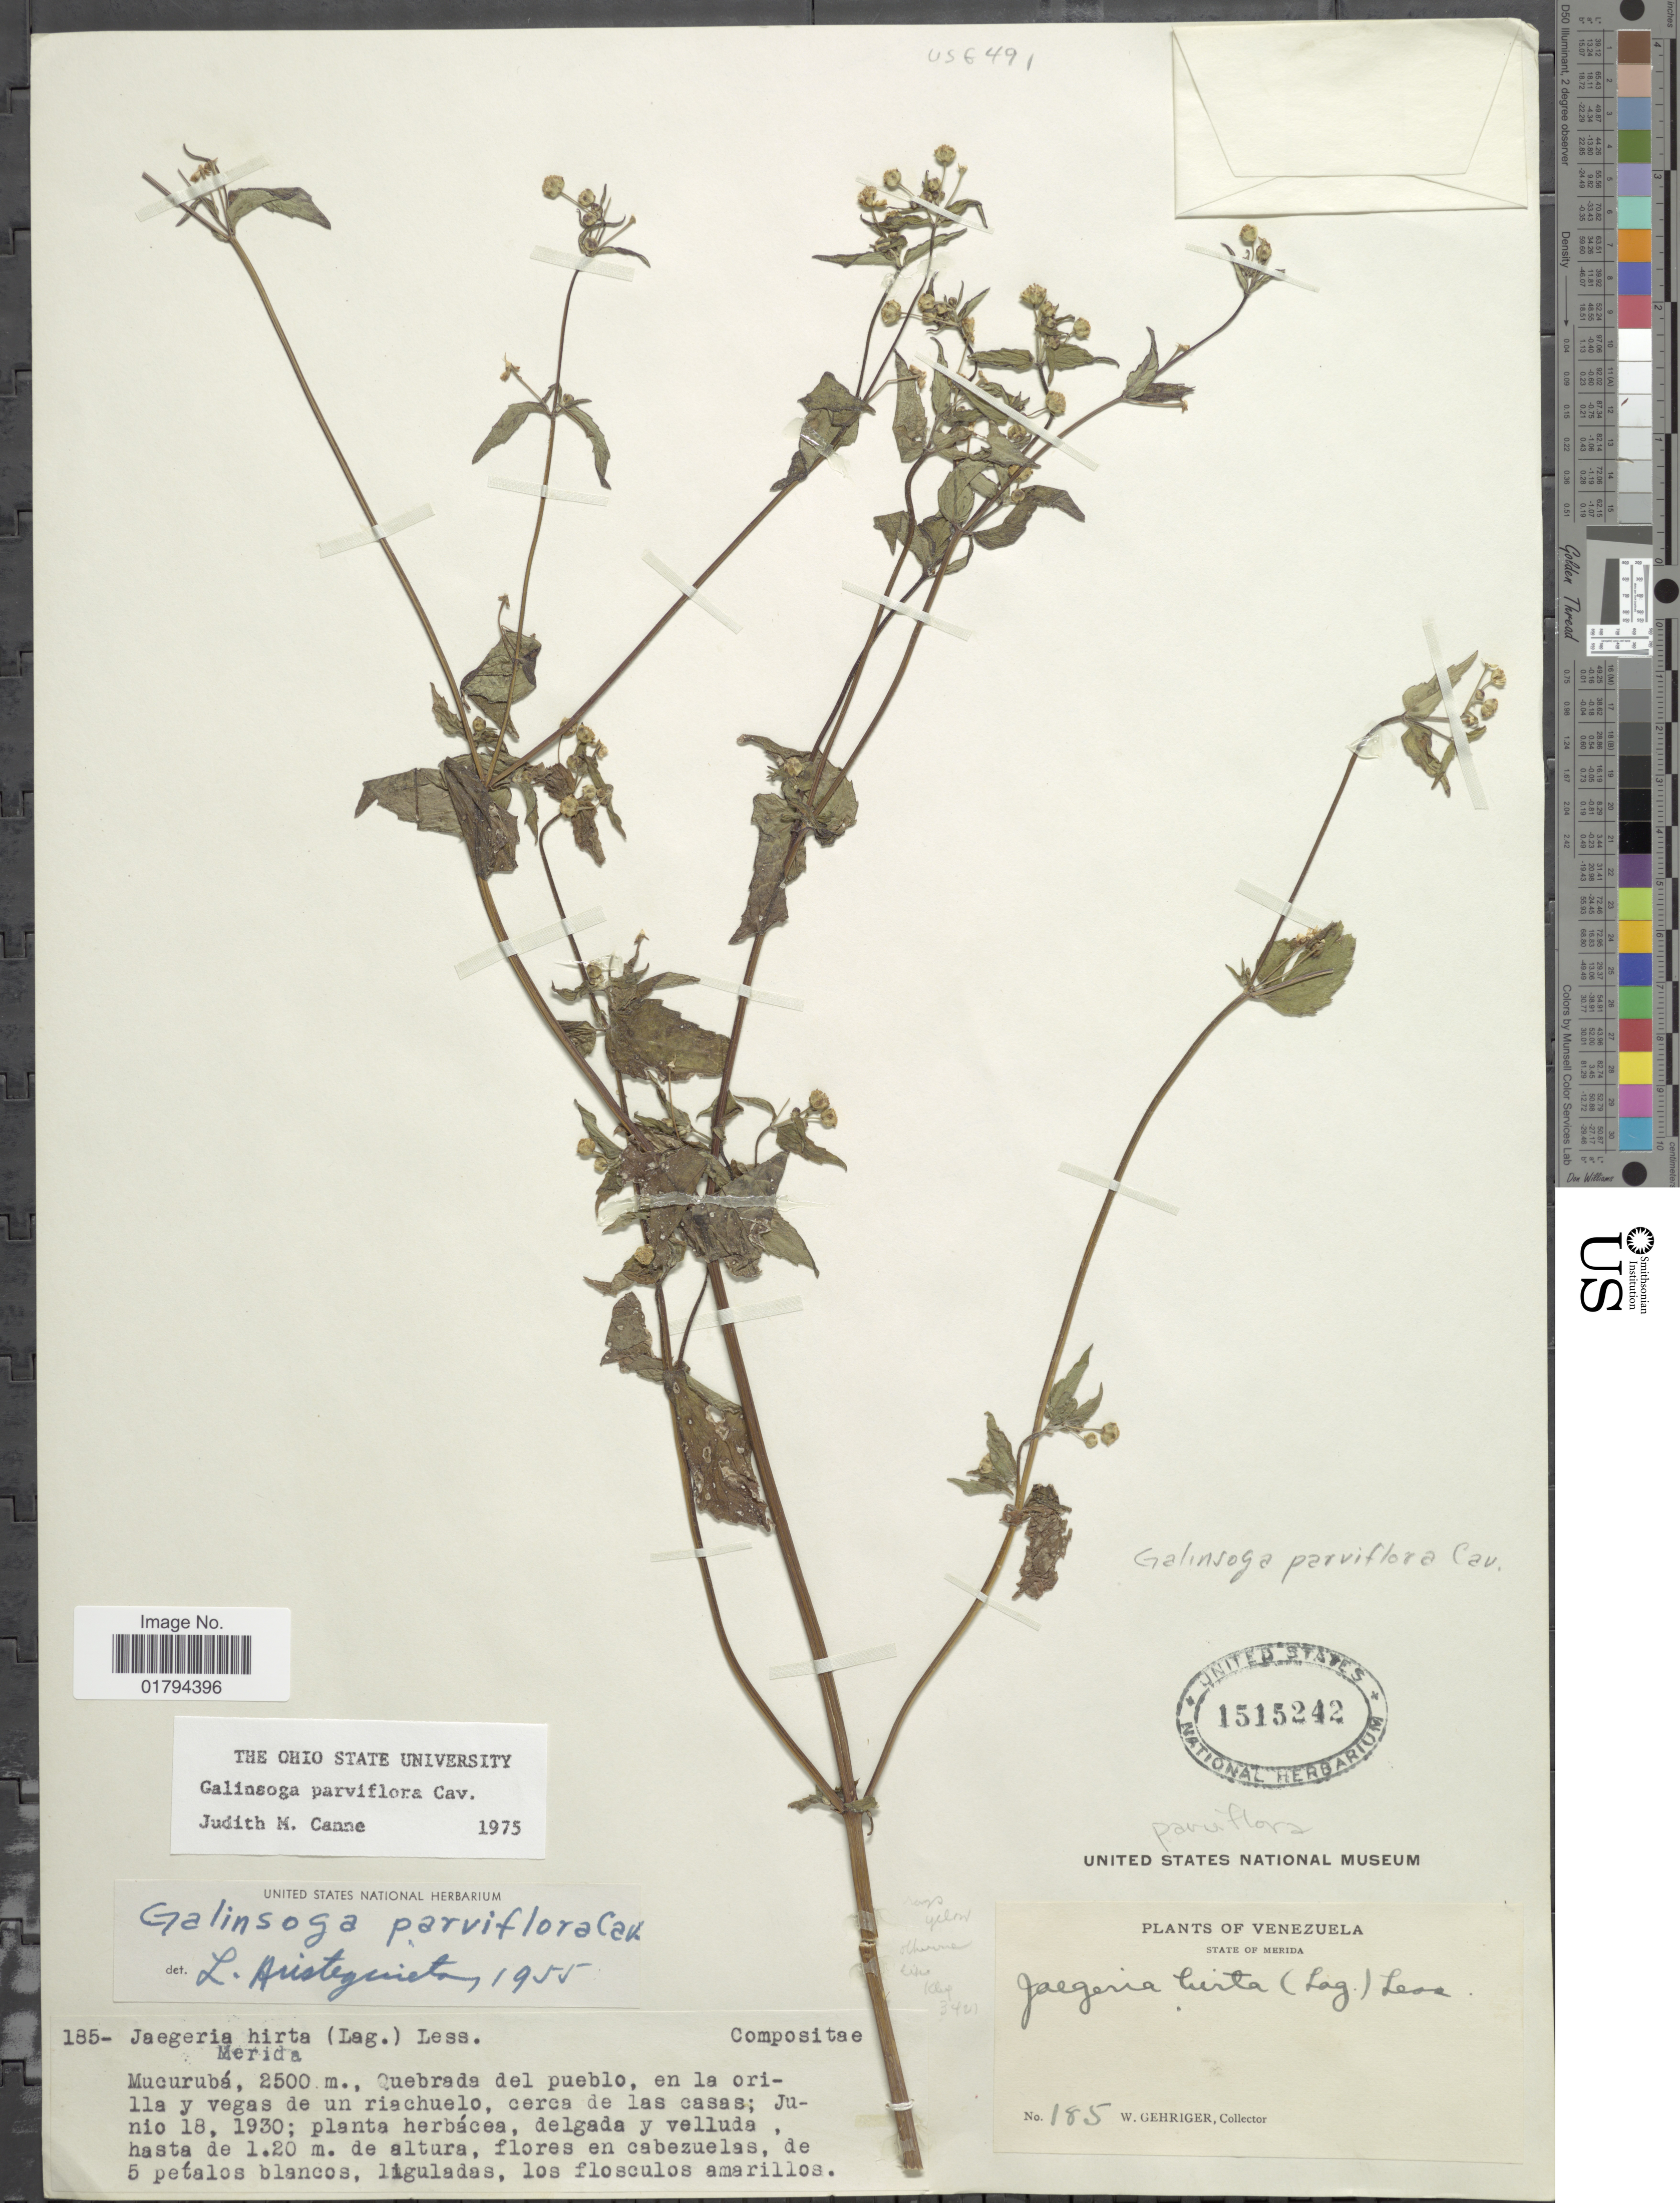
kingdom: Plantae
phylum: Tracheophyta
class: Magnoliopsida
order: Asterales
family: Asteraceae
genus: Galinsoga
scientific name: Galinsoga parviflora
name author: Cav.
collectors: W. Gehriger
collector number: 185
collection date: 1930-06-18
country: Venezuela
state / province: Mérida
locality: Mucuruba, quebrada del pueblo, en la orillas y vegas de u riachuelo, cerca de las casas.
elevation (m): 2500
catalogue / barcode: US 1515242